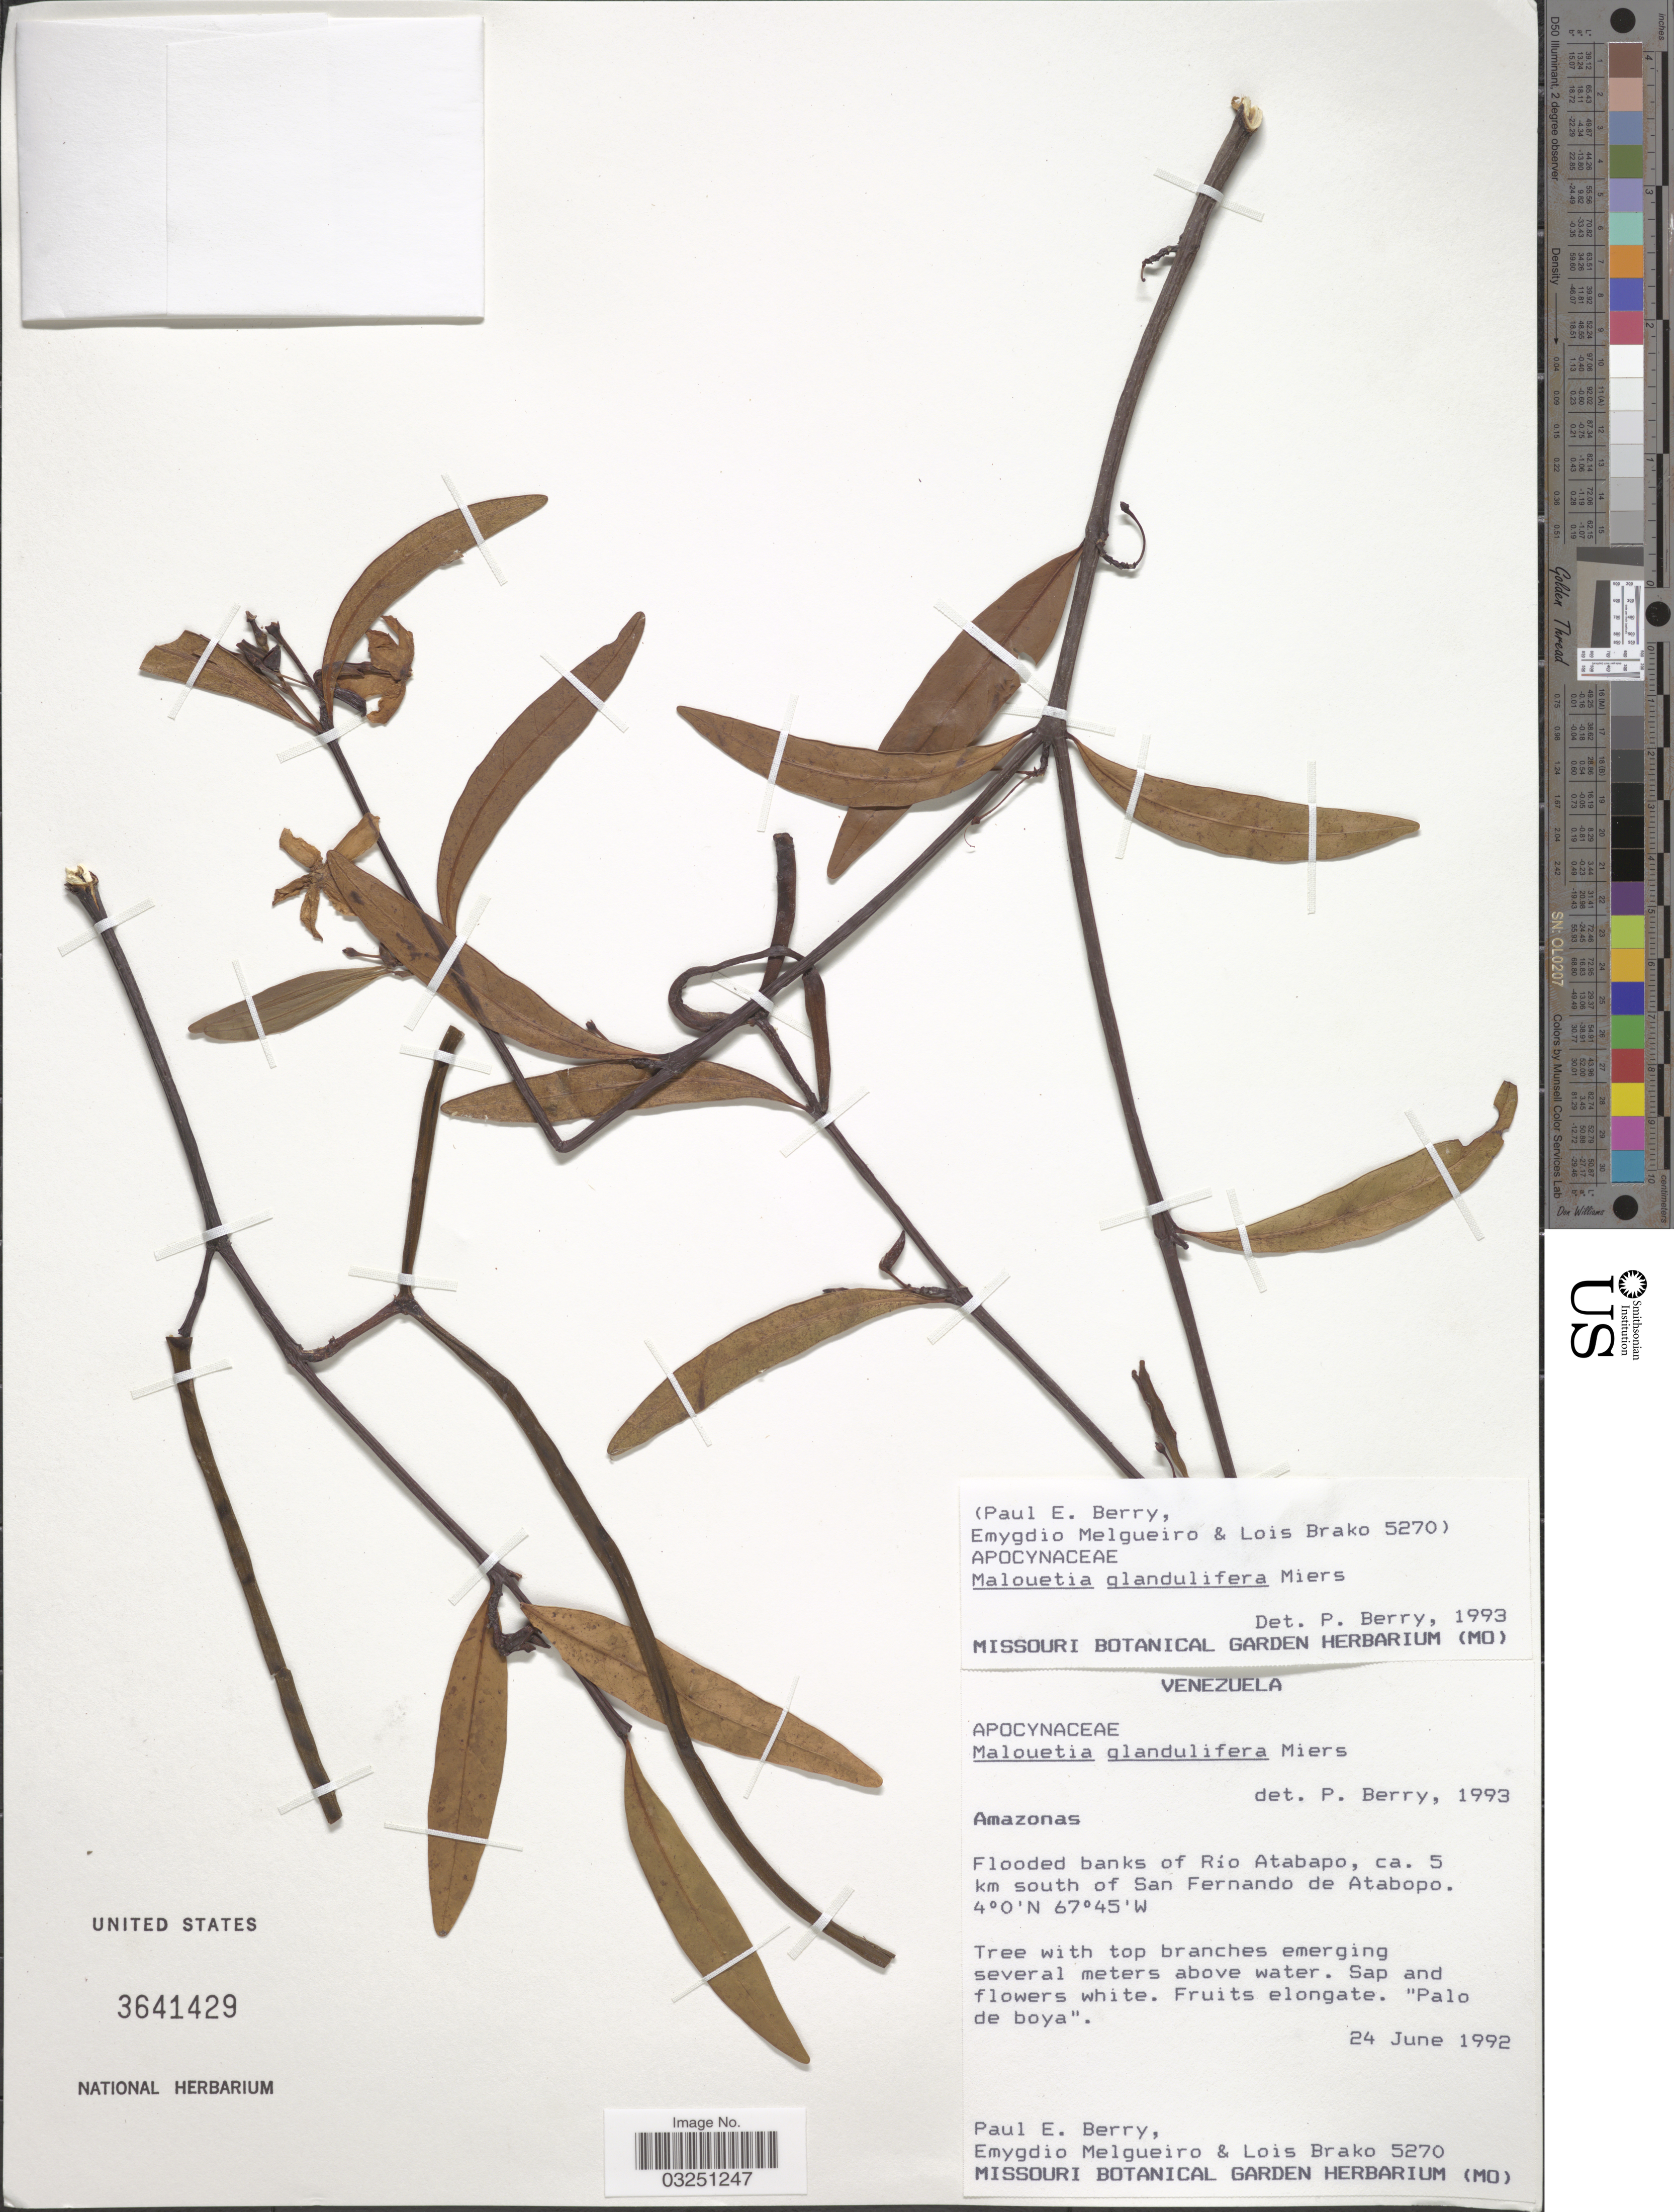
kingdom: Plantae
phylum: Tracheophyta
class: Magnoliopsida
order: Gentianales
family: Apocynaceae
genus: Malouetia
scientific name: Malouetia glandulifera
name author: Miers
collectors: P. E. Berry, E. Melgueiro & L. Brako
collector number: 5270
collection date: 1992-06-24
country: Venezuela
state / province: Amazonas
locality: Flooded banks of Río Atabapo, ca. 5 km south of San Fernando de Atabopo.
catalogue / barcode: US 3641429